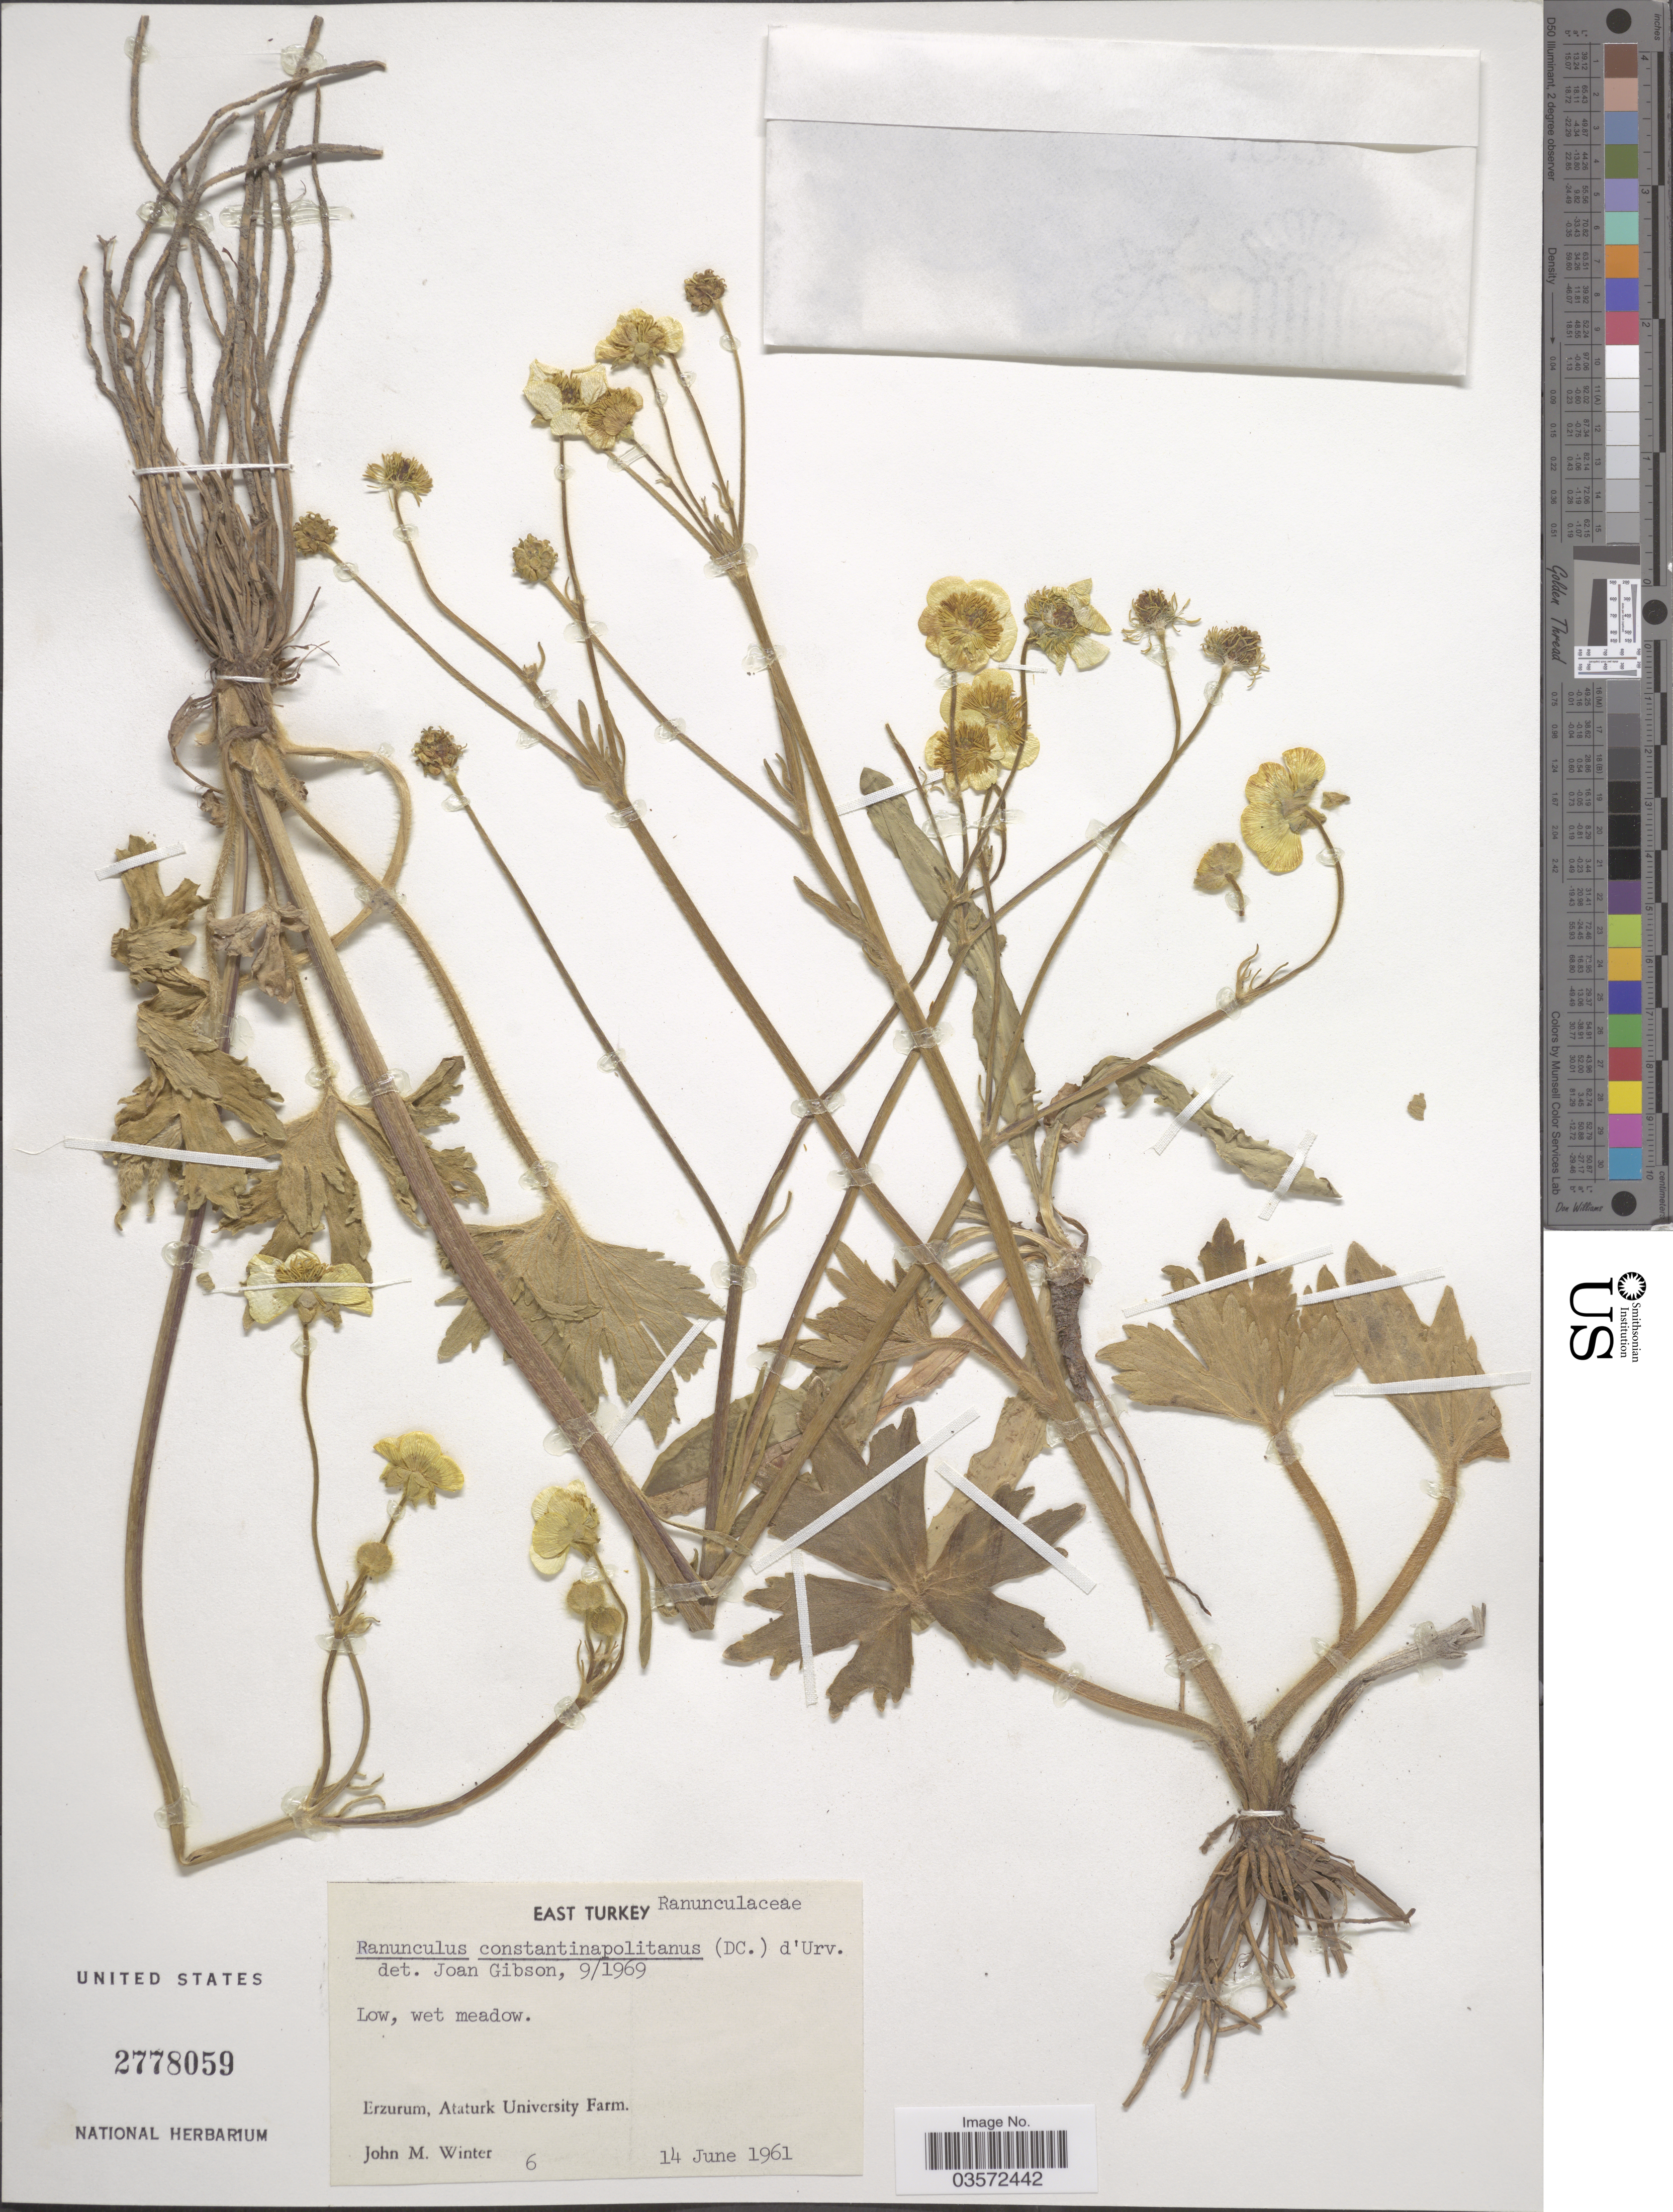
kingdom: Plantae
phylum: Tracheophyta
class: Magnoliopsida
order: Ranunculales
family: Ranunculaceae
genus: Ranunculus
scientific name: Ranunculus constantinopolitanus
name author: (DC.) d'Urv.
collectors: J. M. Winter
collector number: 6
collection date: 1961-06-14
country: Turkey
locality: East Turkey. Erzurum, Ataturk University Farm.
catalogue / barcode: US 2778059